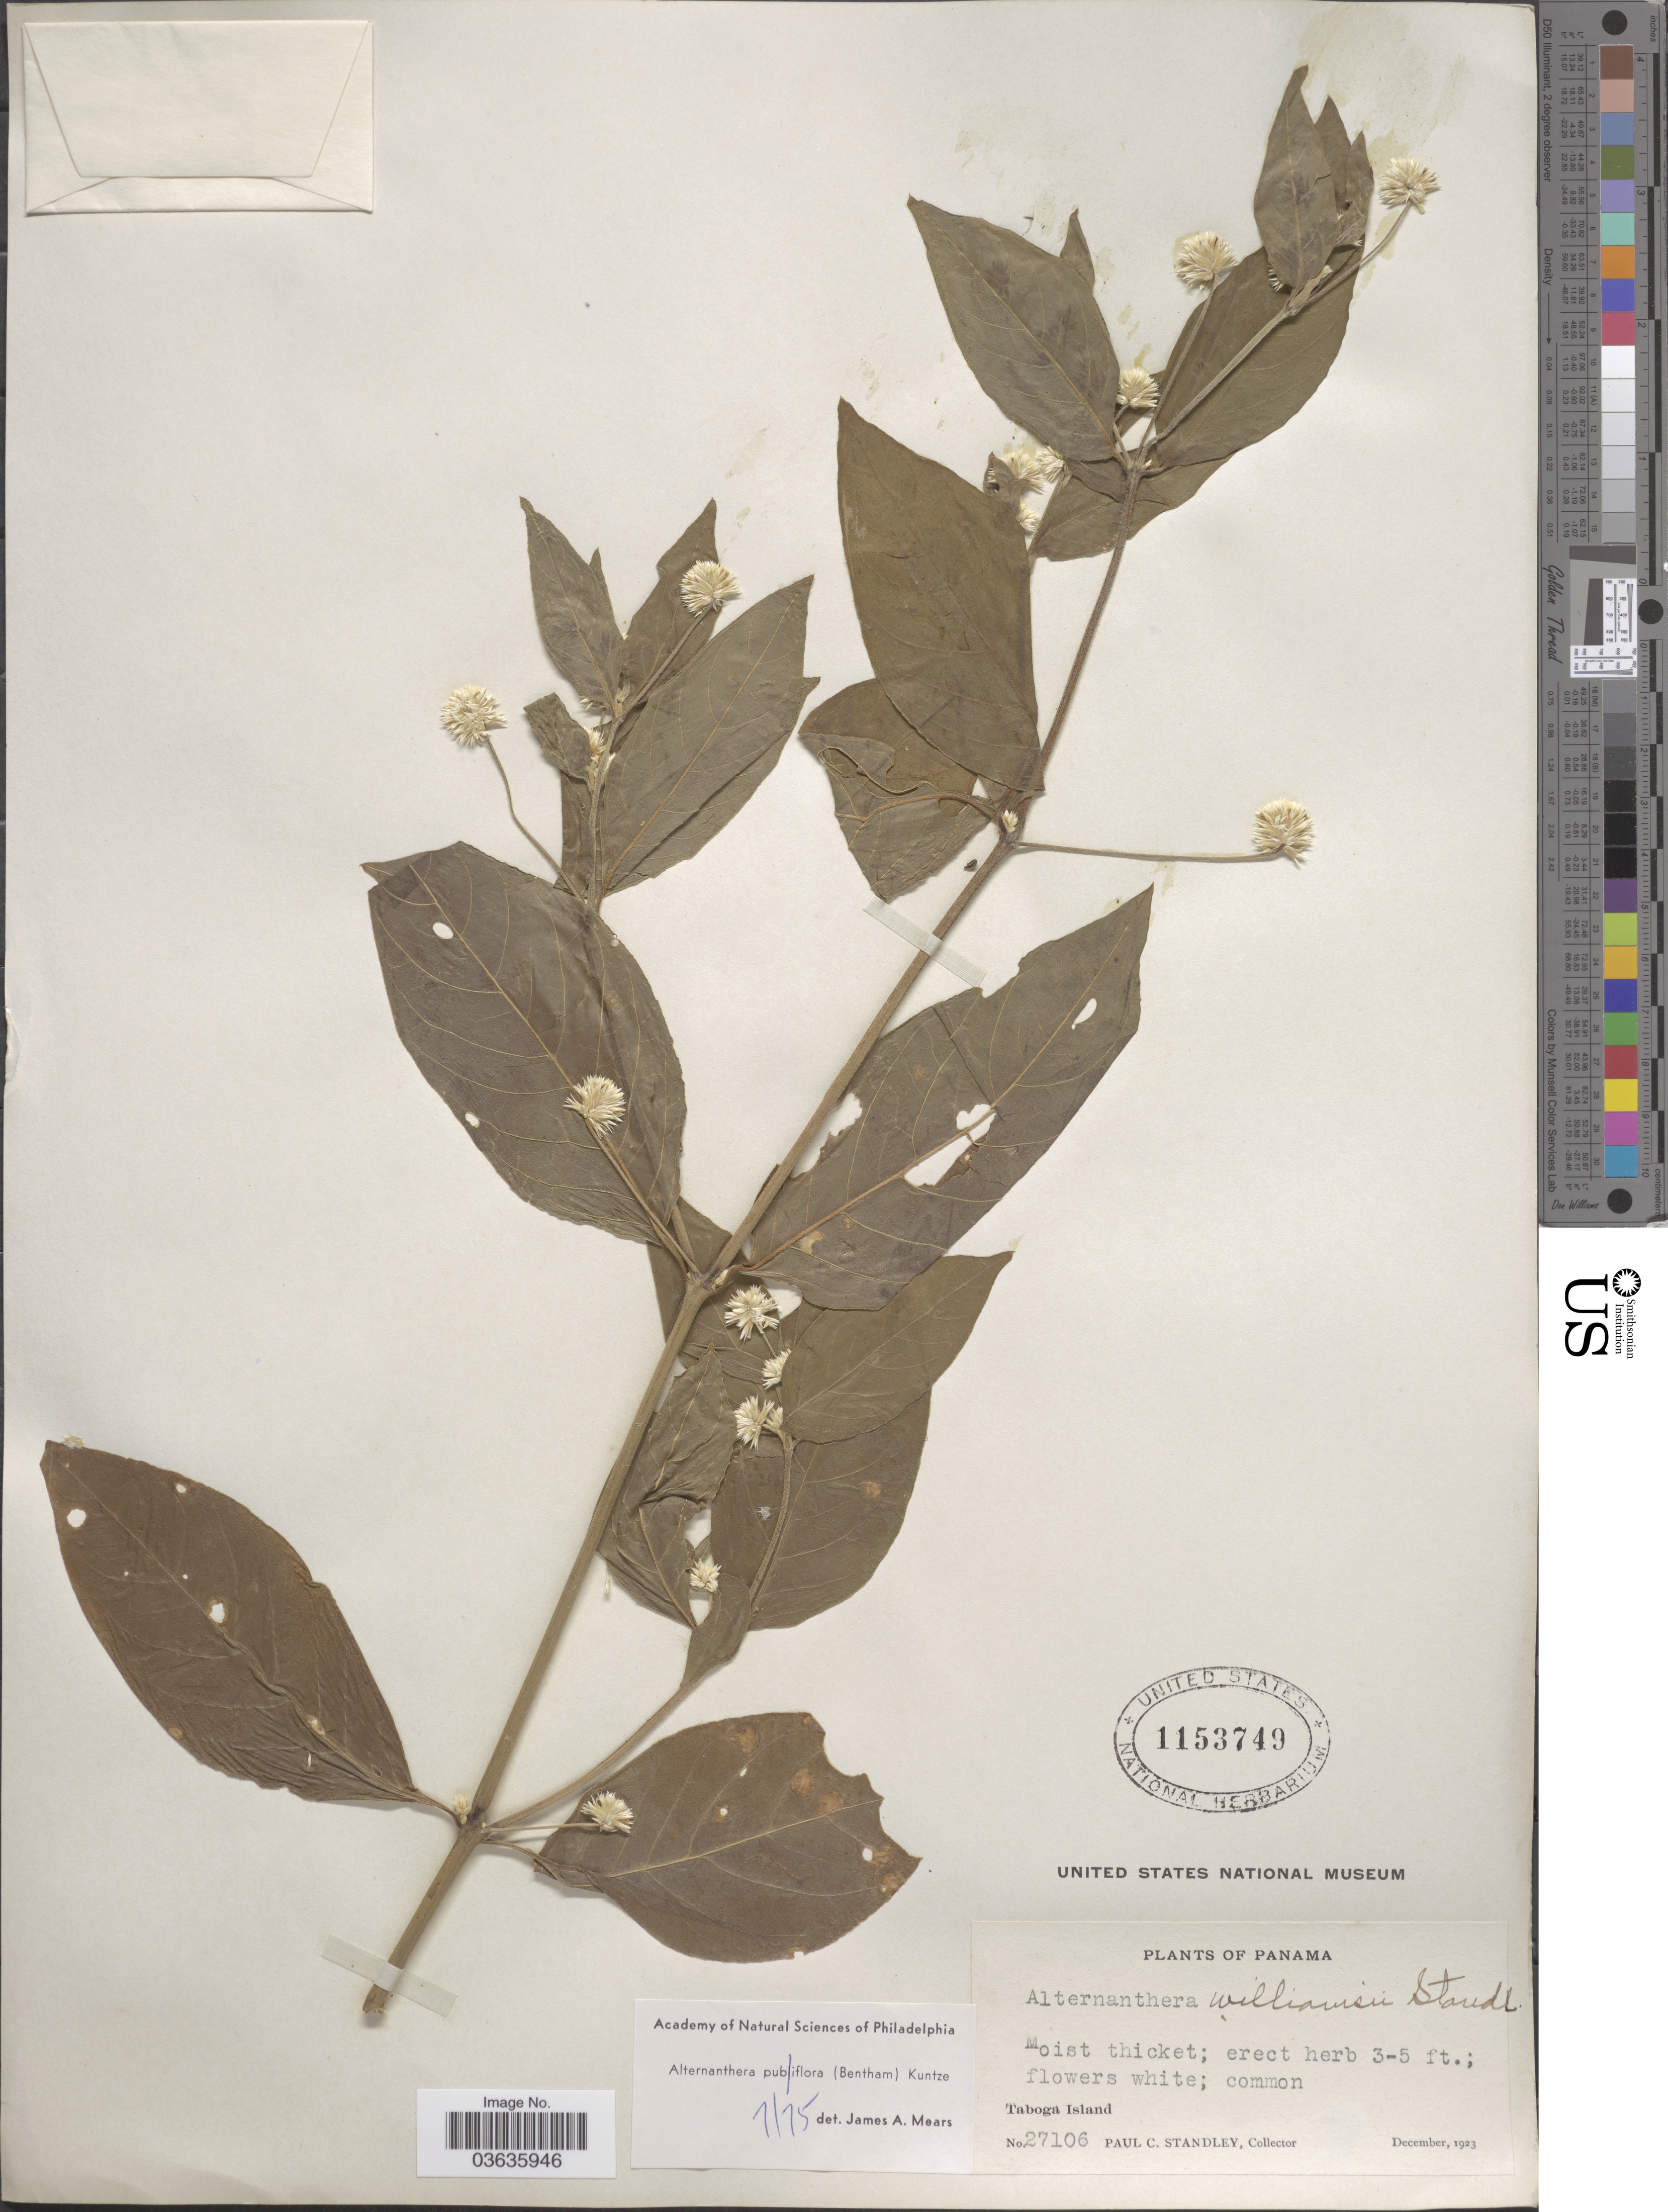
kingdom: Plantae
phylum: Tracheophyta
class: Magnoliopsida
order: Caryophyllales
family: Amaranthaceae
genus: Alternanthera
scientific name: Alternanthera pubiflora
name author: (Benth.) Kuntze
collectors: P. C. Standley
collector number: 27106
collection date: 1923-12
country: Panama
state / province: Panamá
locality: Taboga Island.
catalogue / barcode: US 1153749